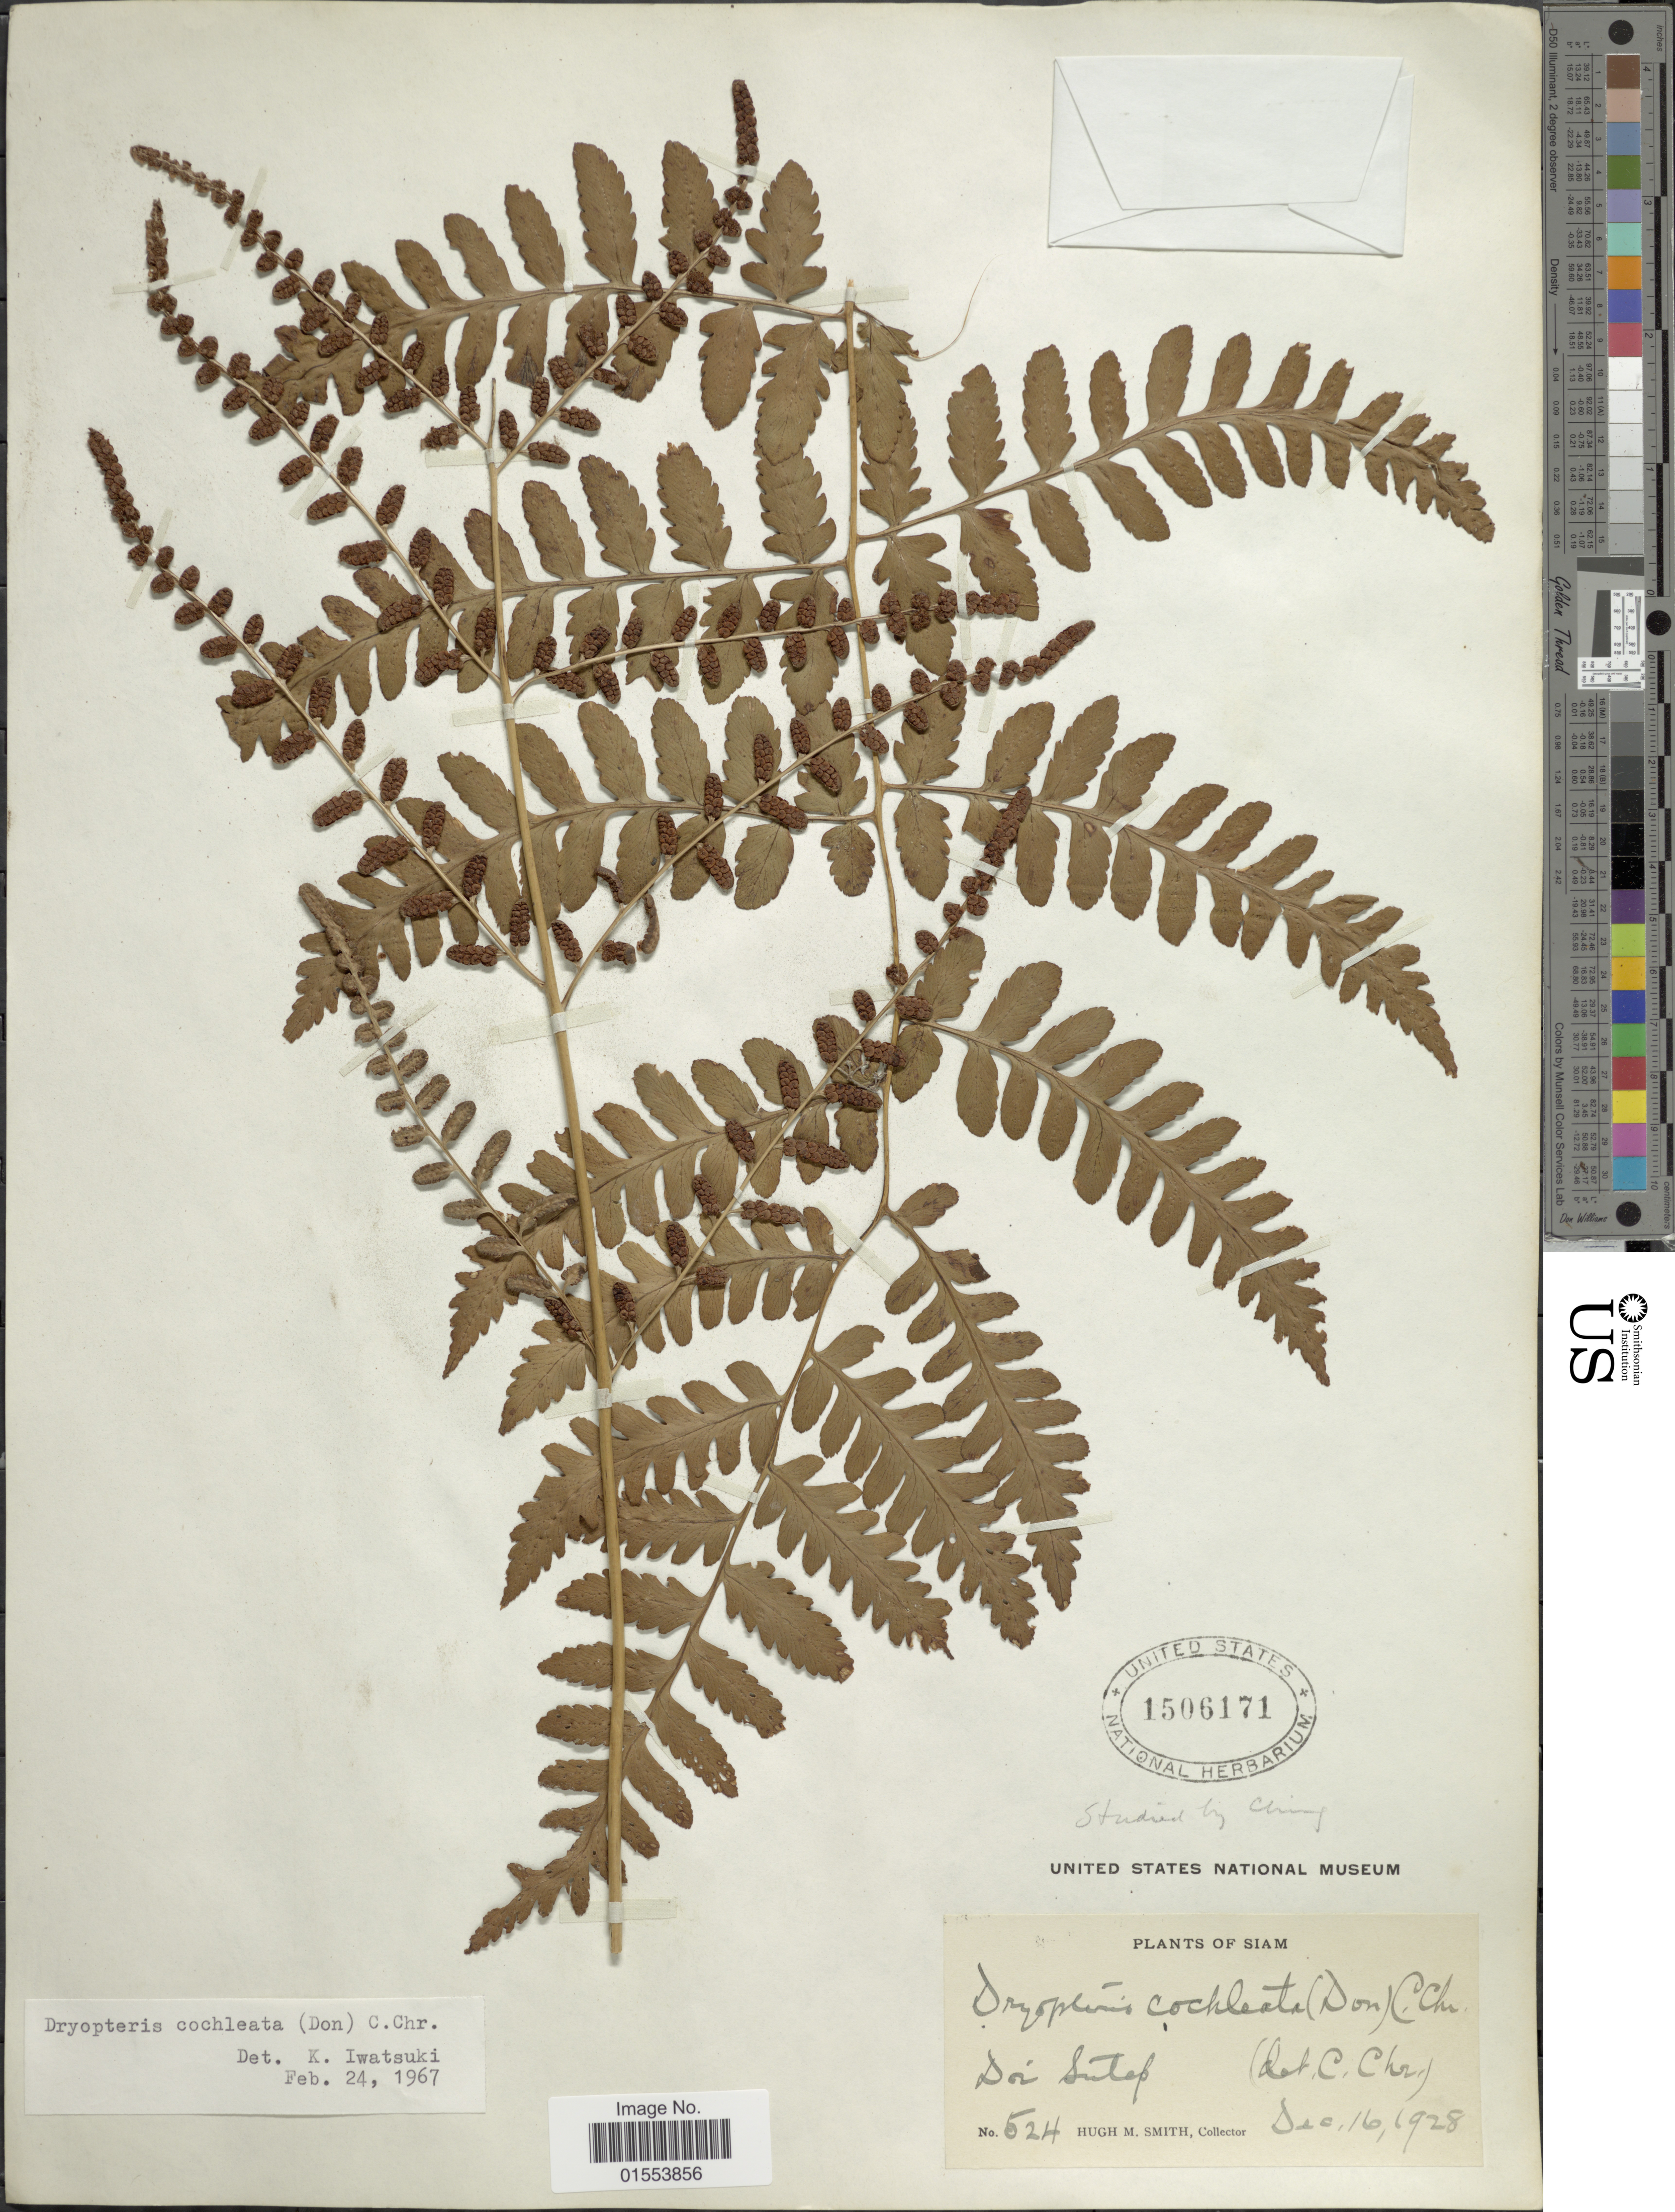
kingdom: Plantae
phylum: Tracheophyta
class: Polypodiopsida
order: Polypodiales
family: Dryopteridaceae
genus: Dryopteris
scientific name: Dryopteris cochleata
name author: (D. Don) C. Chr.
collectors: H. M. Smith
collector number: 524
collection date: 1928-12-16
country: Thailand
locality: Siam, Doi Sutep.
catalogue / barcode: US 1506171